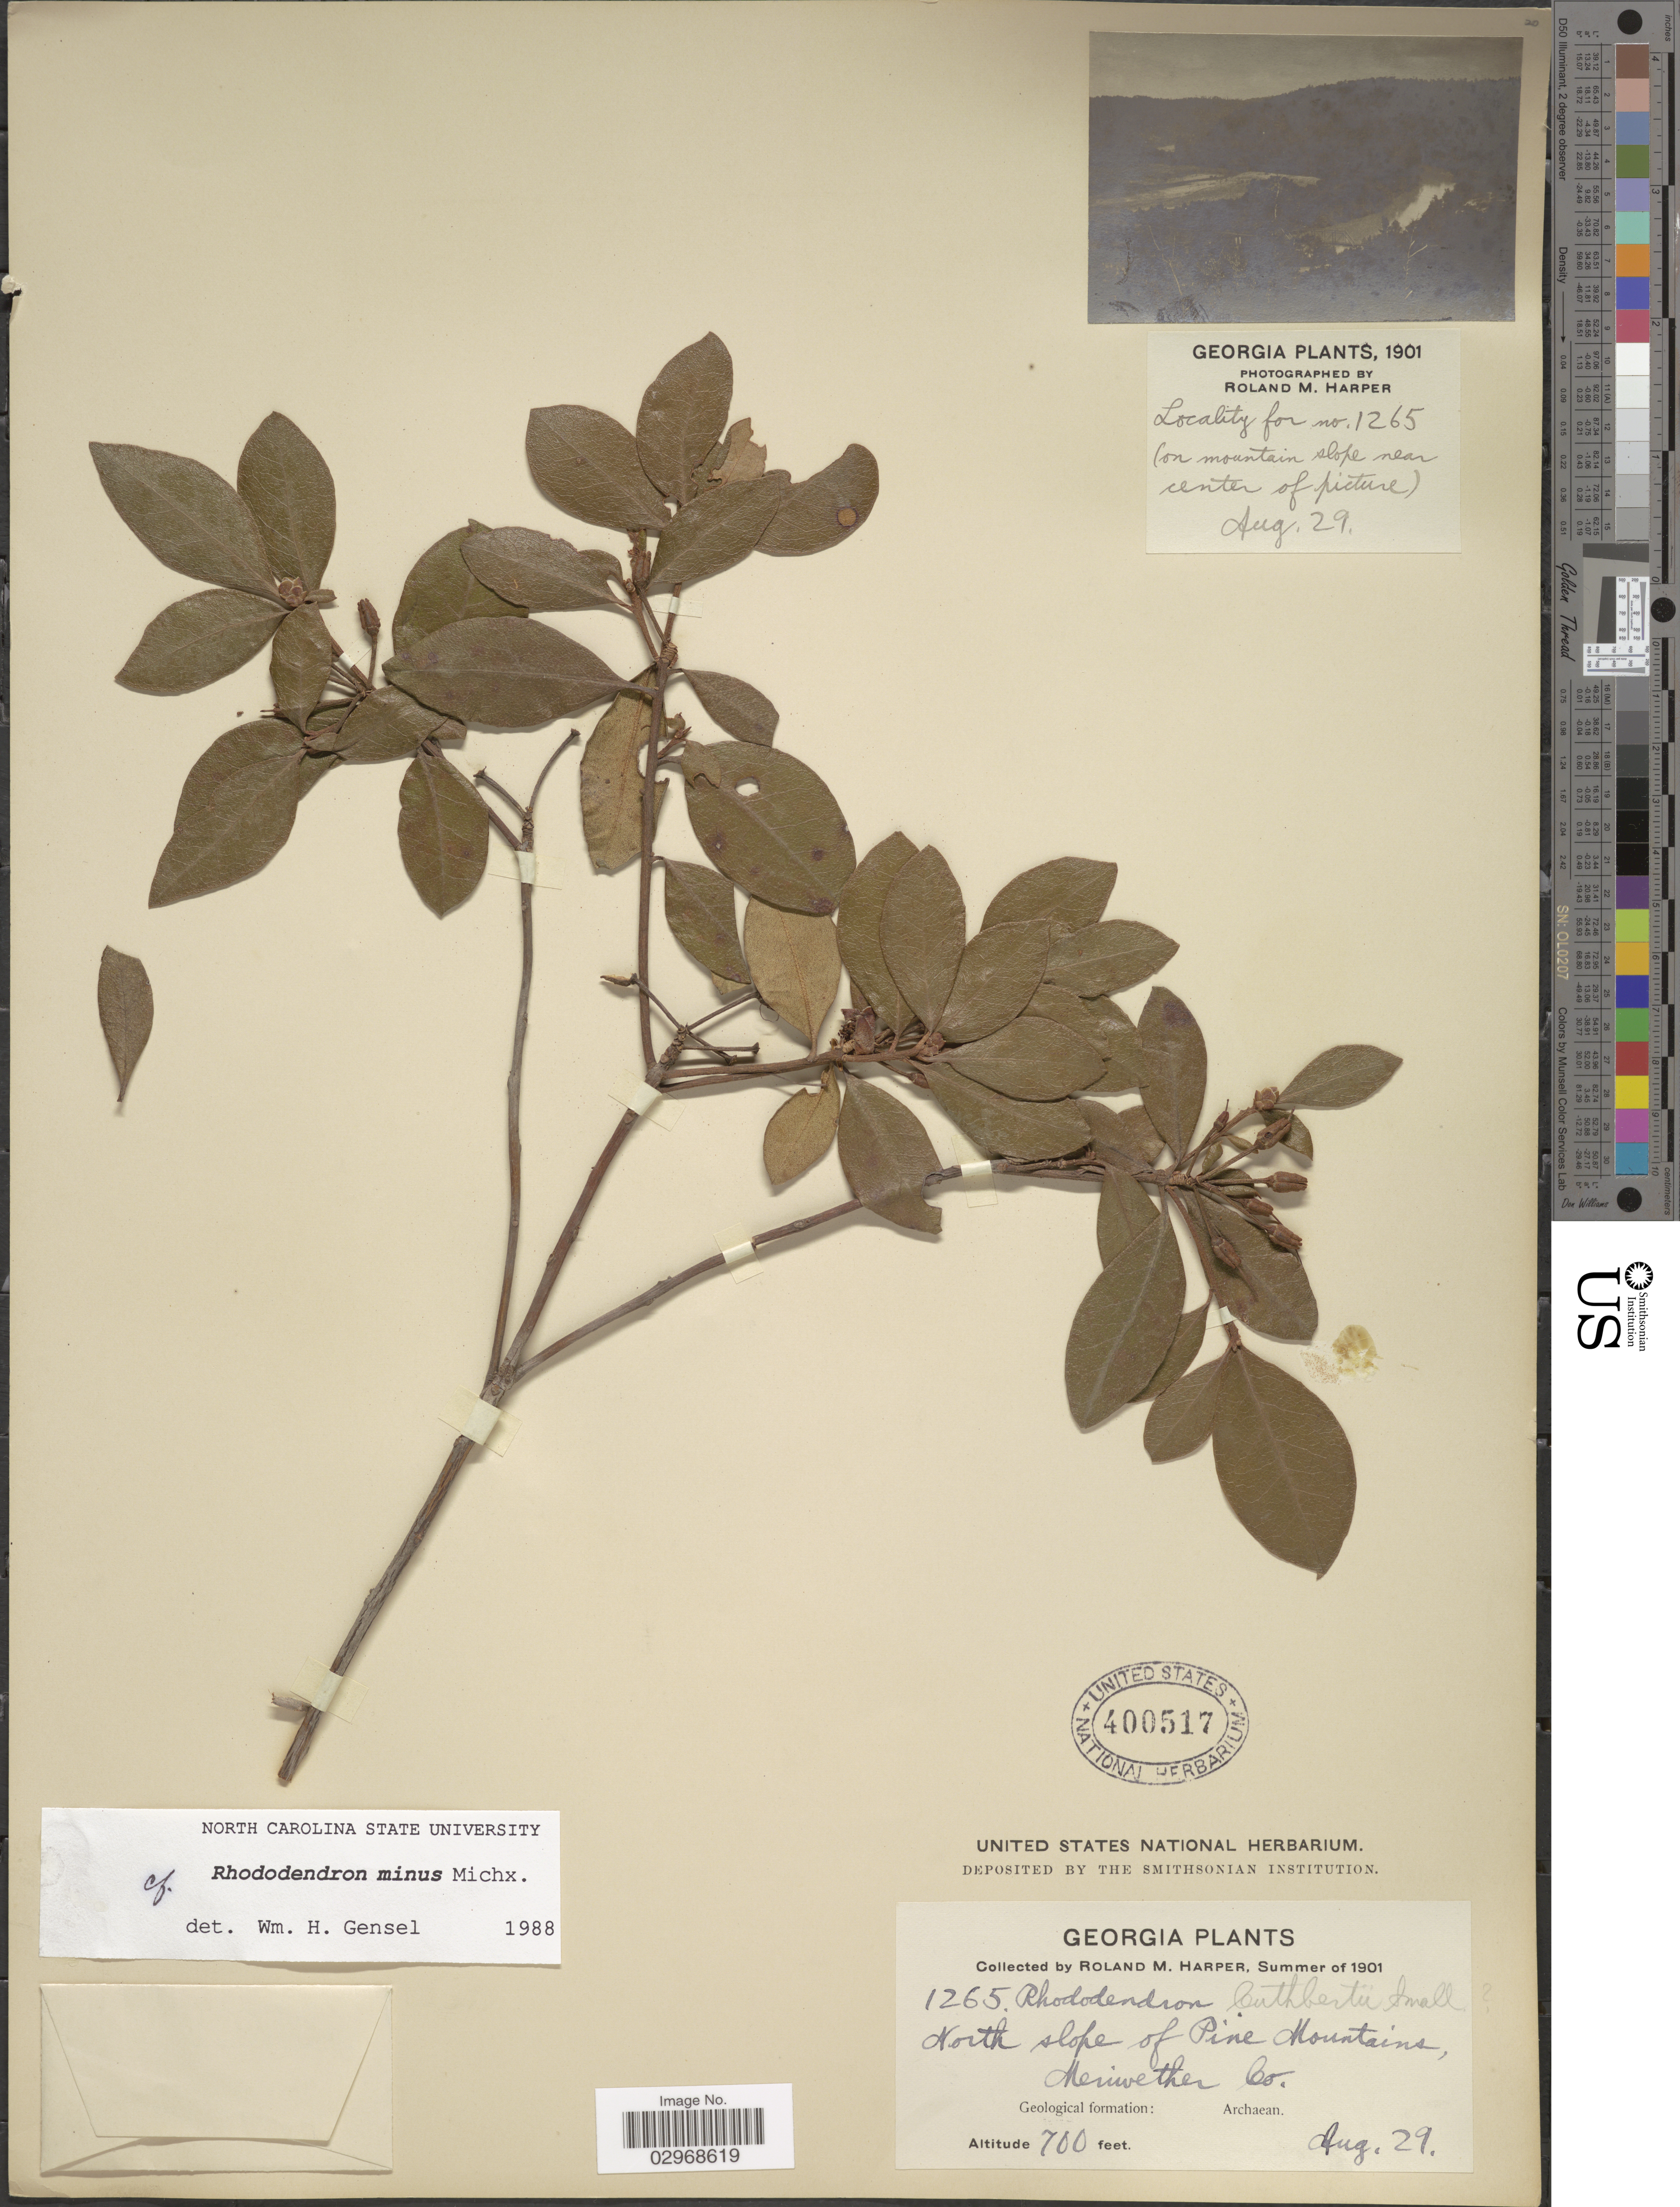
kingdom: Plantae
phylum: Tracheophyta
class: Magnoliopsida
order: Ericales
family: Ericaceae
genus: Rhododendron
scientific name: Rhododendron minus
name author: Michx.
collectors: R. M. Harper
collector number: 1265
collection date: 1901-08-29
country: United States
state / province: Georgia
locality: North slope of Pine Mountains, Meriwether Co.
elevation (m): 213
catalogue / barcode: US 400517